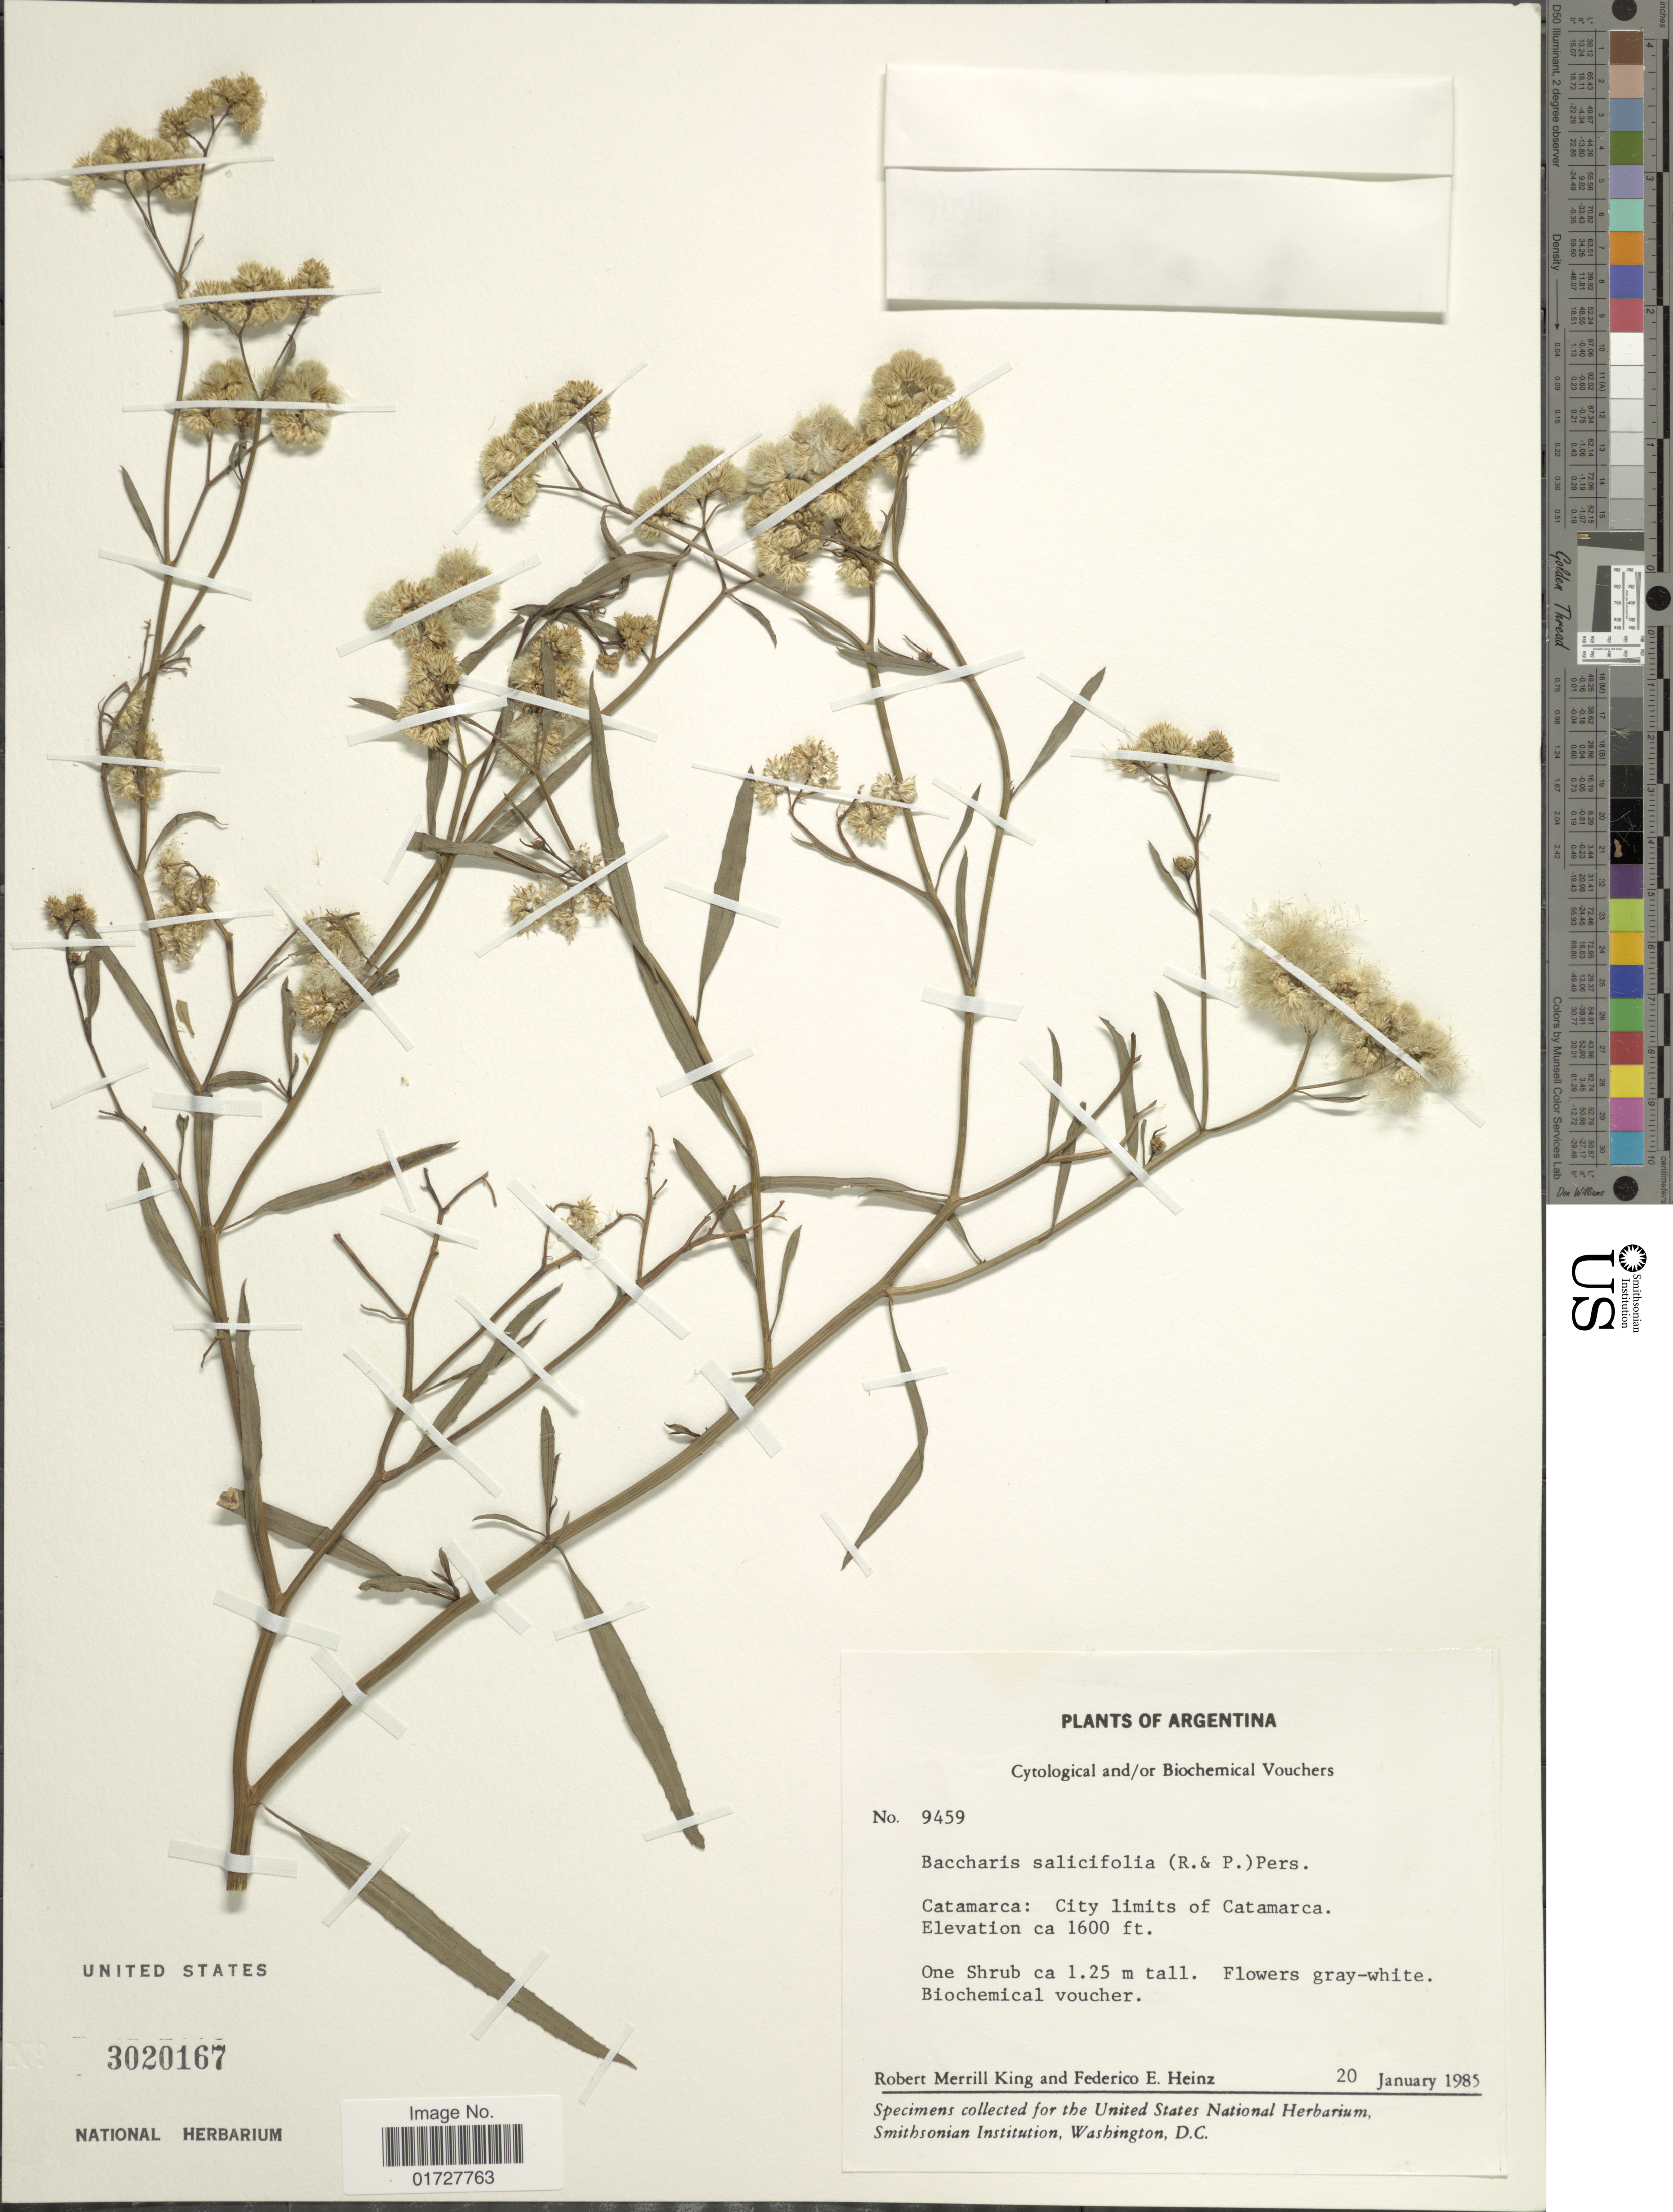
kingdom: Plantae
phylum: Tracheophyta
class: Magnoliopsida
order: Asterales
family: Asteraceae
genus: Baccharis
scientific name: Baccharis salicifolia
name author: (Ruiz & Pav.) Pers.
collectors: R. M. King & F. Heinz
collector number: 9459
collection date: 1985-01-20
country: Argentina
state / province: Catamarca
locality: City limits of Catamarca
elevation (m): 488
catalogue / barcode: US 3020167